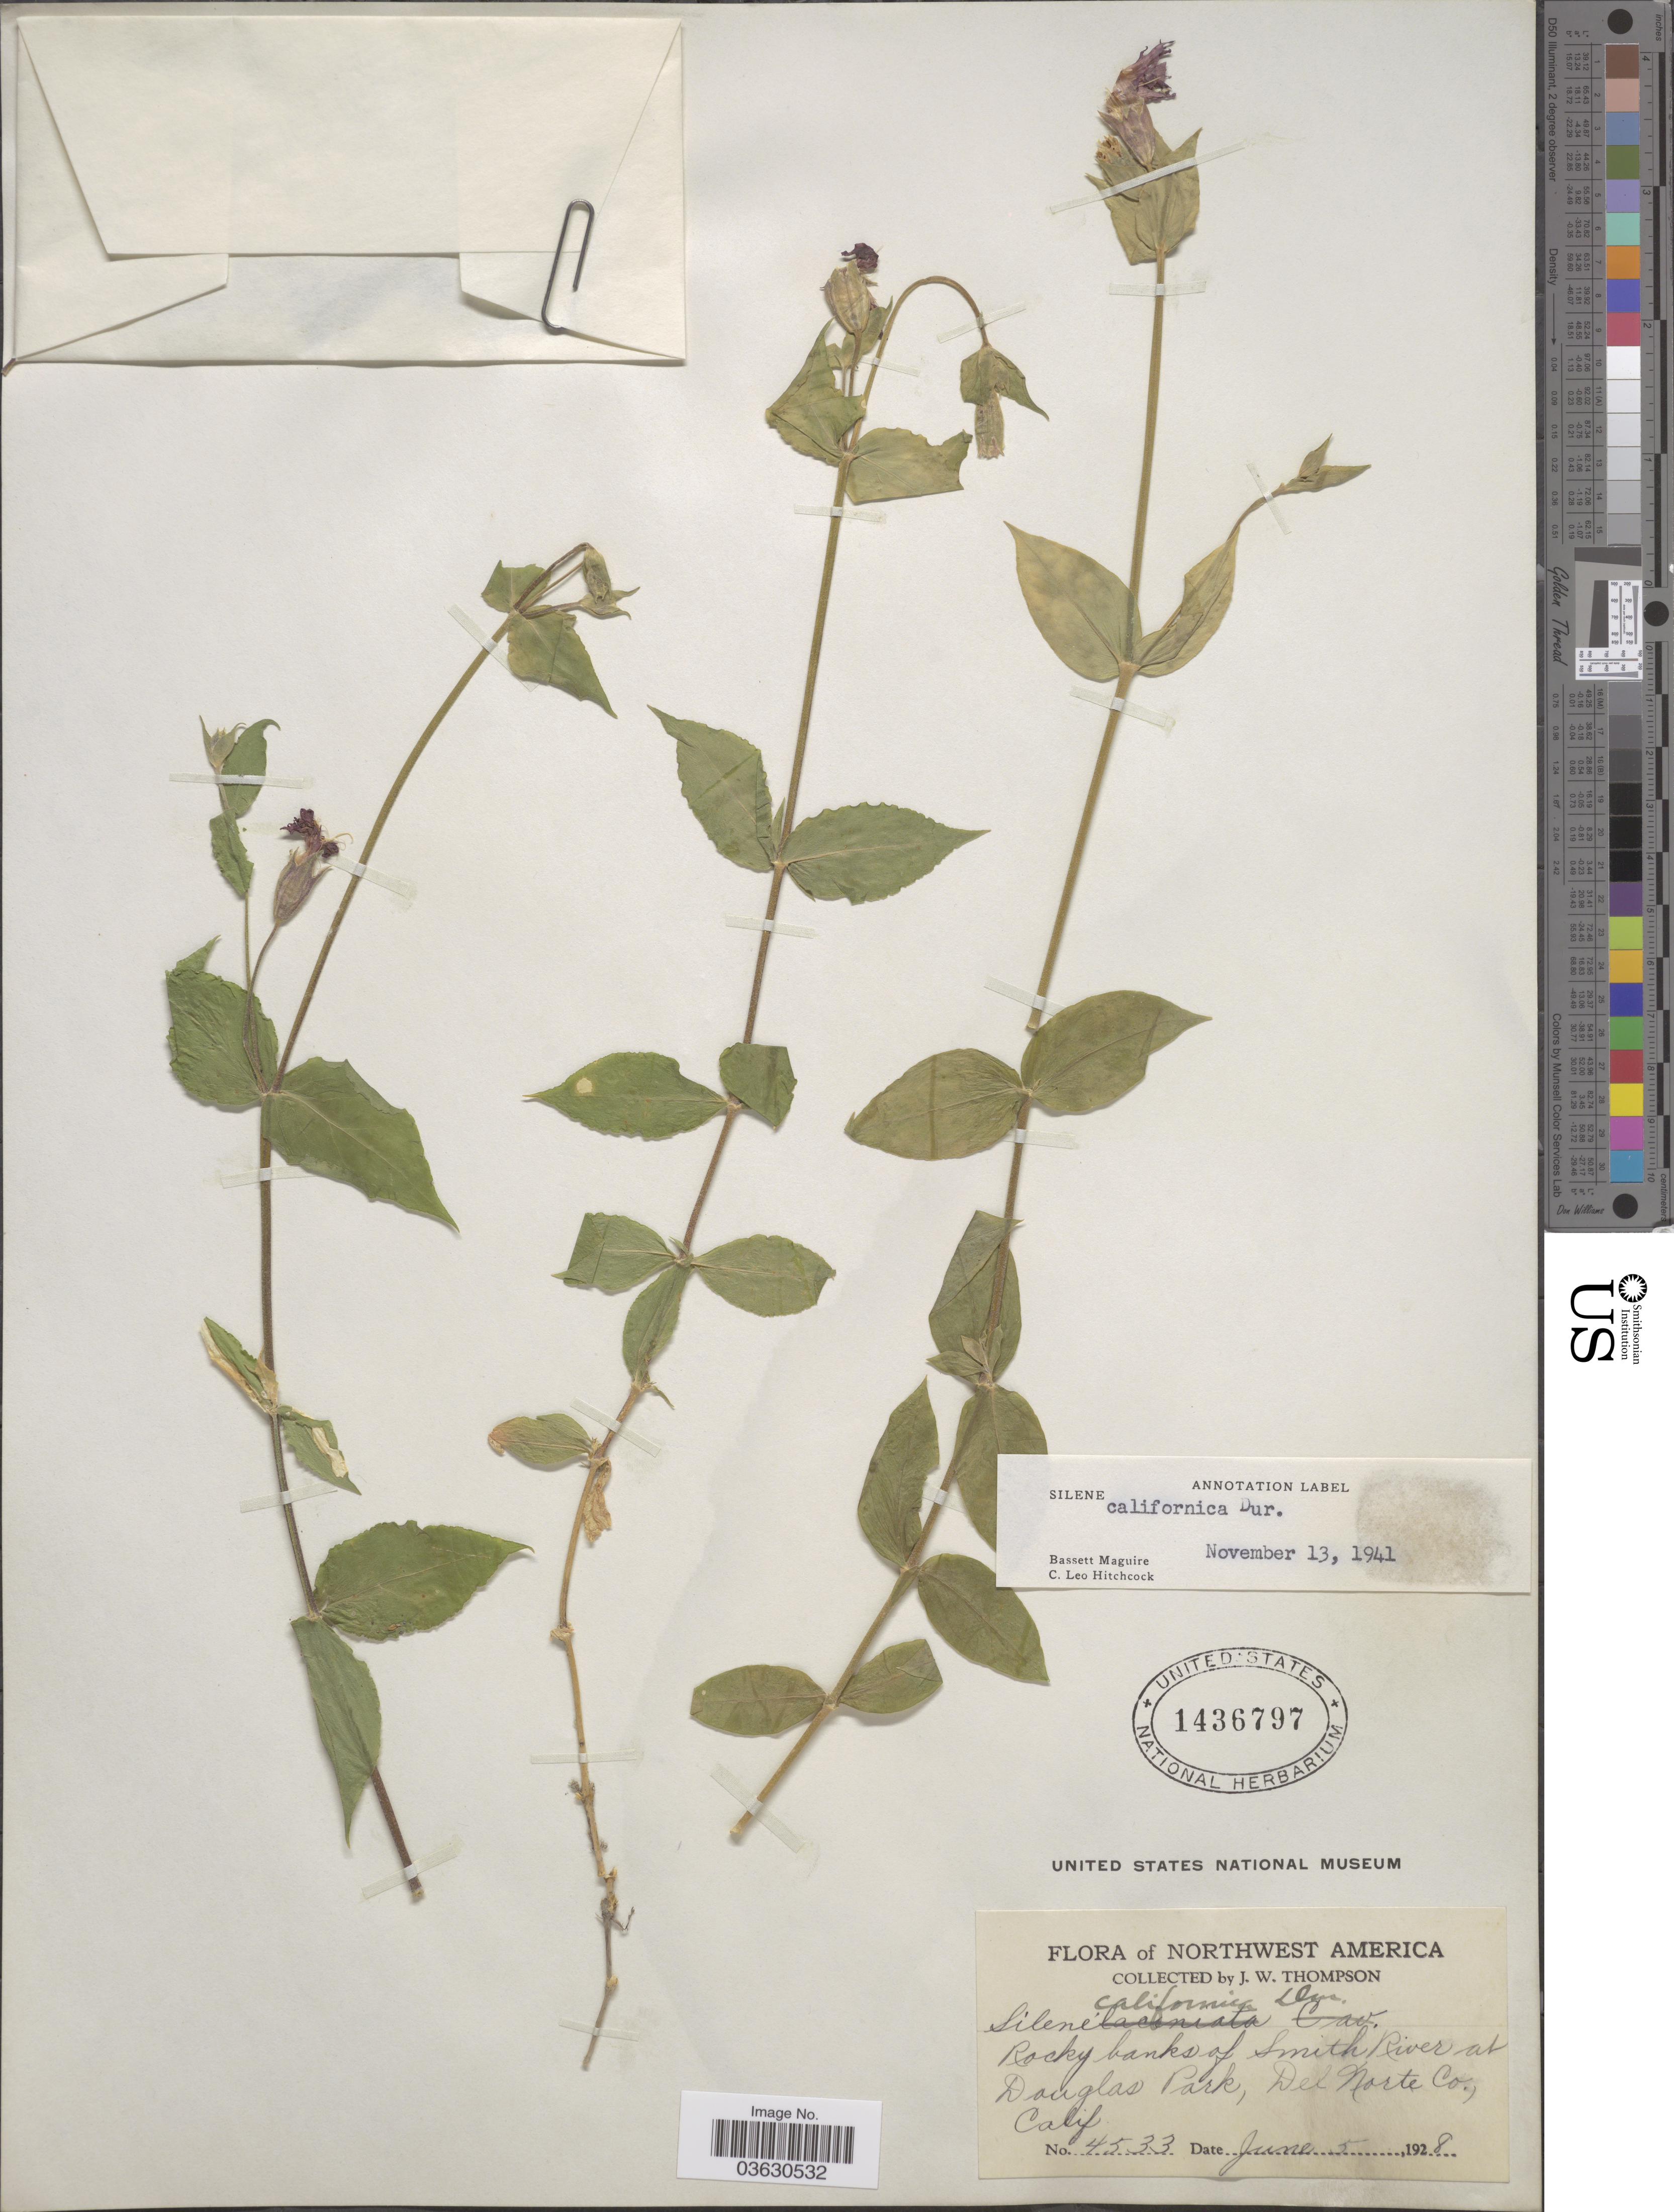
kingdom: Plantae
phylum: Tracheophyta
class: Magnoliopsida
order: Caryophyllales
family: Caryophyllaceae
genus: Silene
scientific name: Silene californica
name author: Durand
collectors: J. Thompson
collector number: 4533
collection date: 1928-06-05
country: United States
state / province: California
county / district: Del Norte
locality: Northwest America. Rocky banks of Smith River at Douglas Park, Del Norte Co.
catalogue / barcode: US 1436797